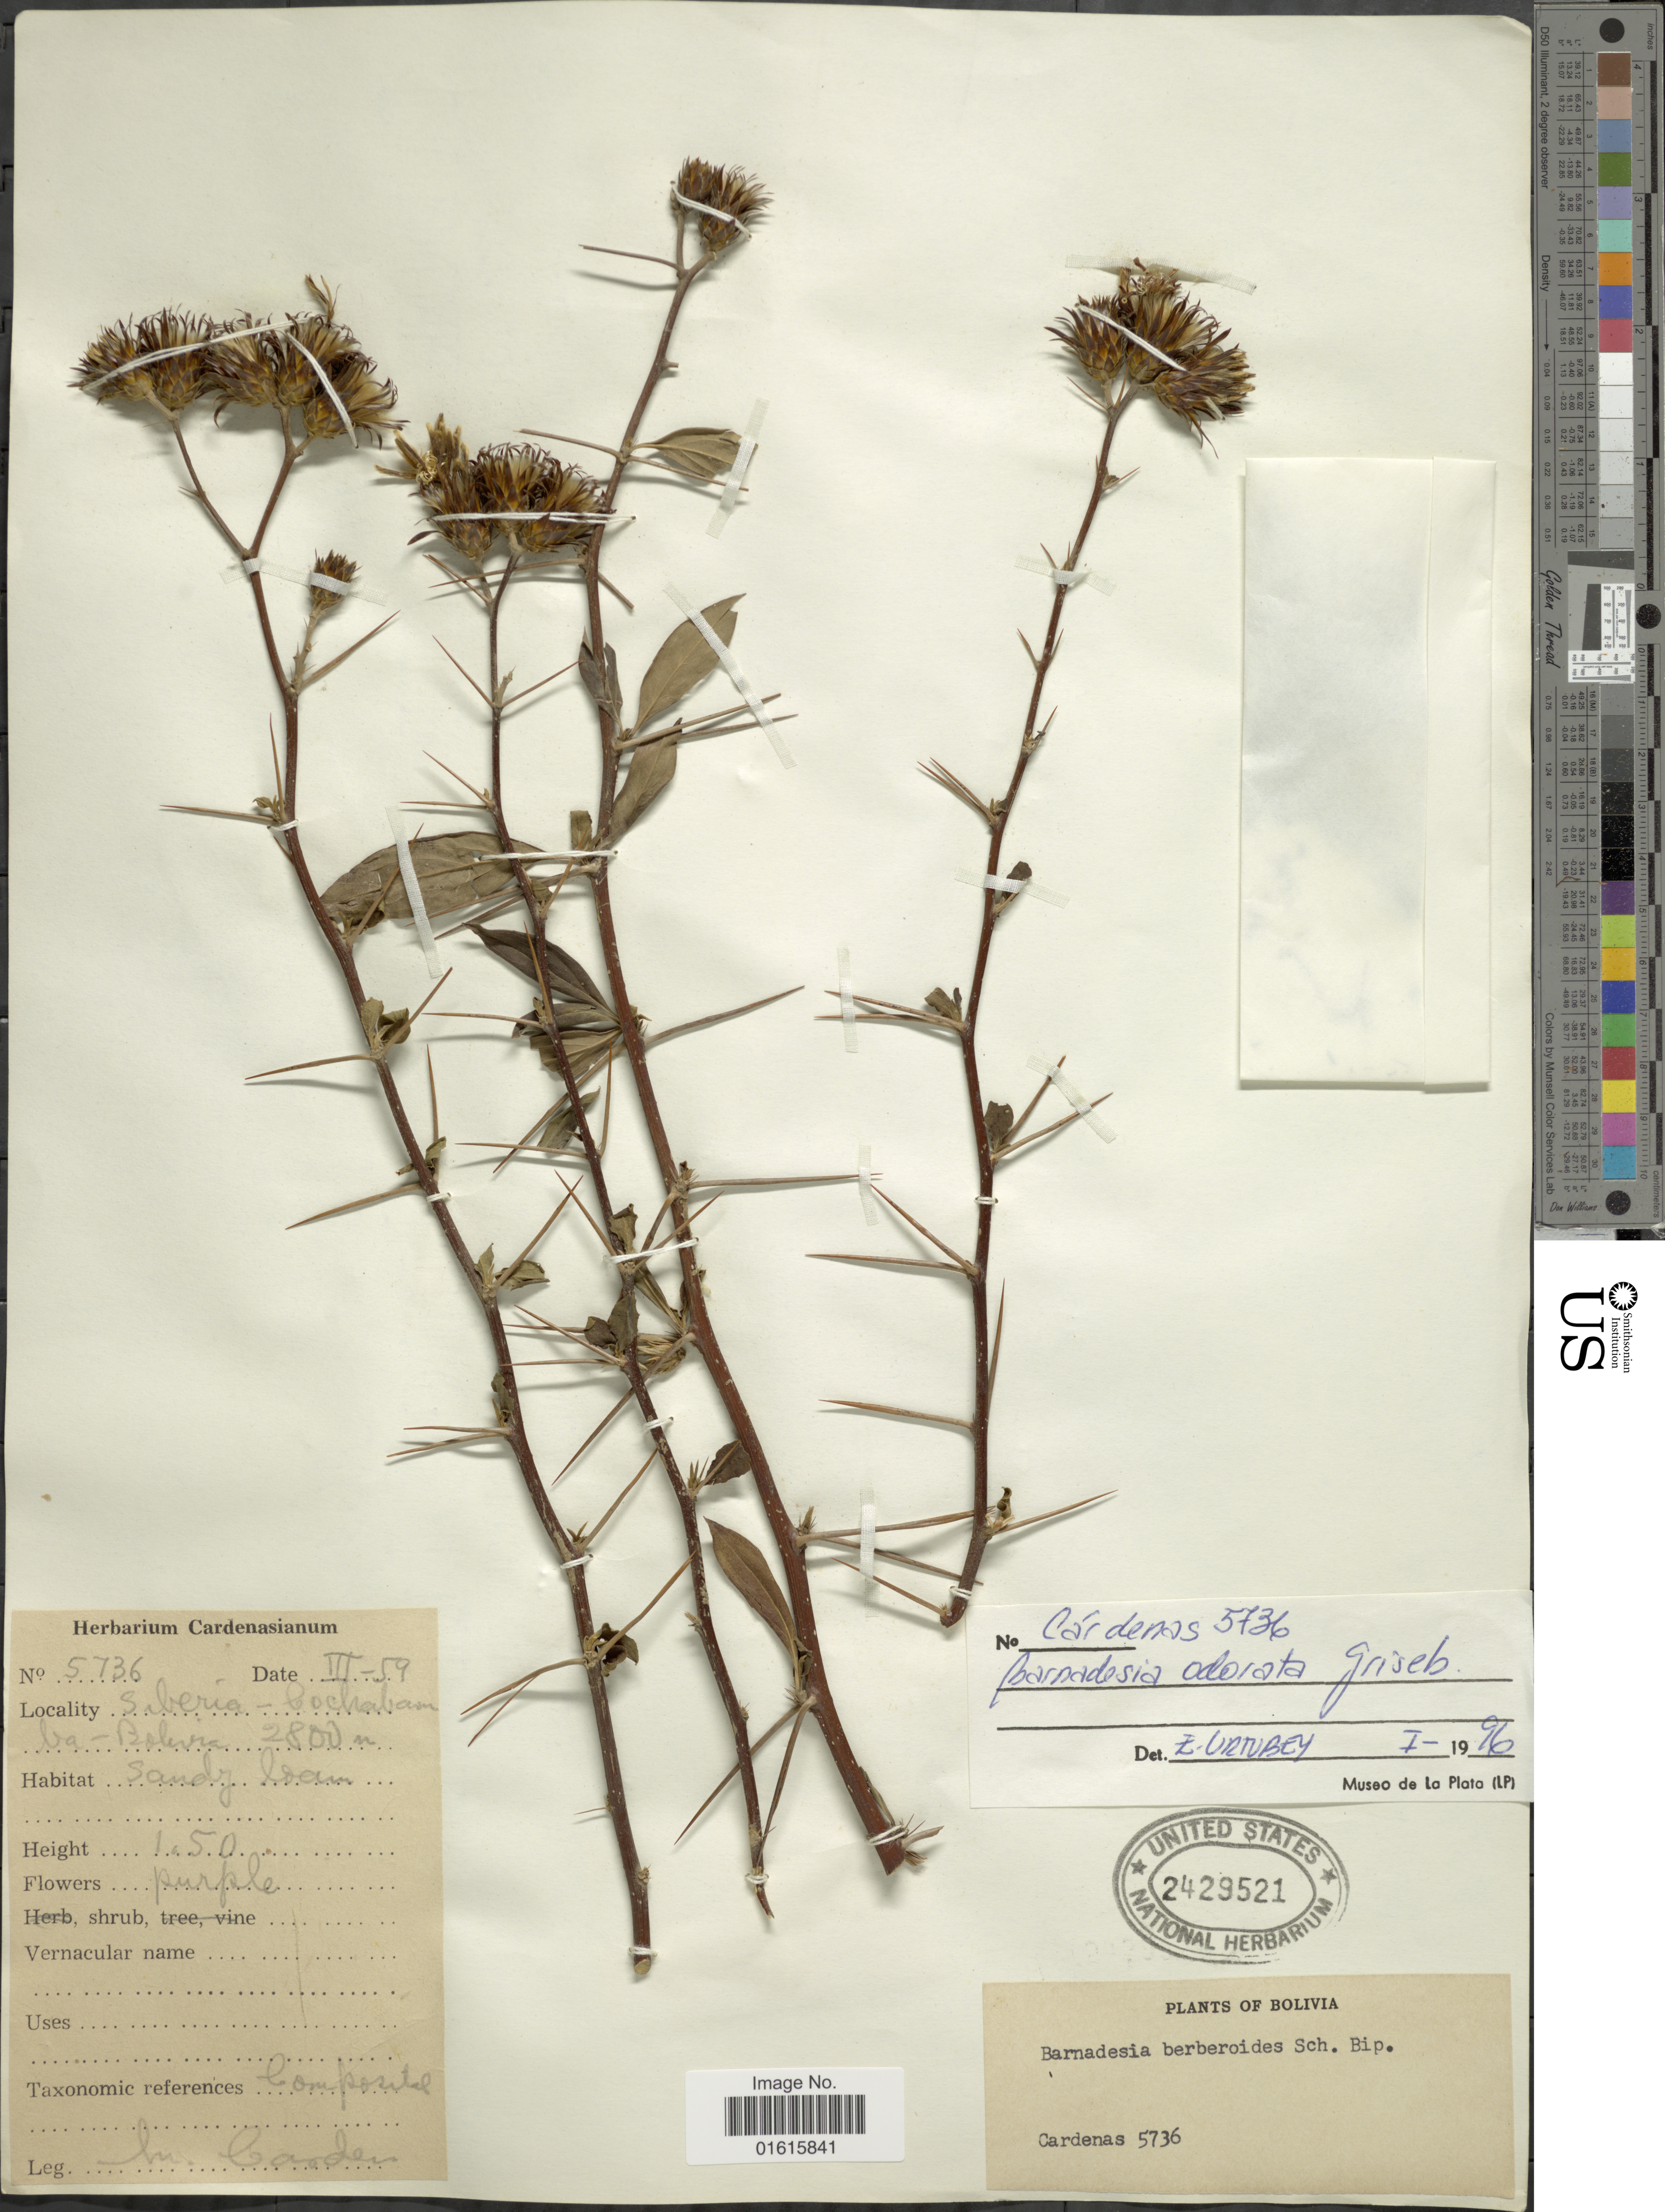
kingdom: Plantae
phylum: Tracheophyta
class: Magnoliopsida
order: Asterales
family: Asteraceae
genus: Barnadesia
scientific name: Barnadesia odorata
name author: Griseb.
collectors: M. Cárdenas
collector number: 5736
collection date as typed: Transcribed d/m/y: /3/59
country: Bolivia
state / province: Cochabamba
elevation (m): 2800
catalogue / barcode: US 2429521